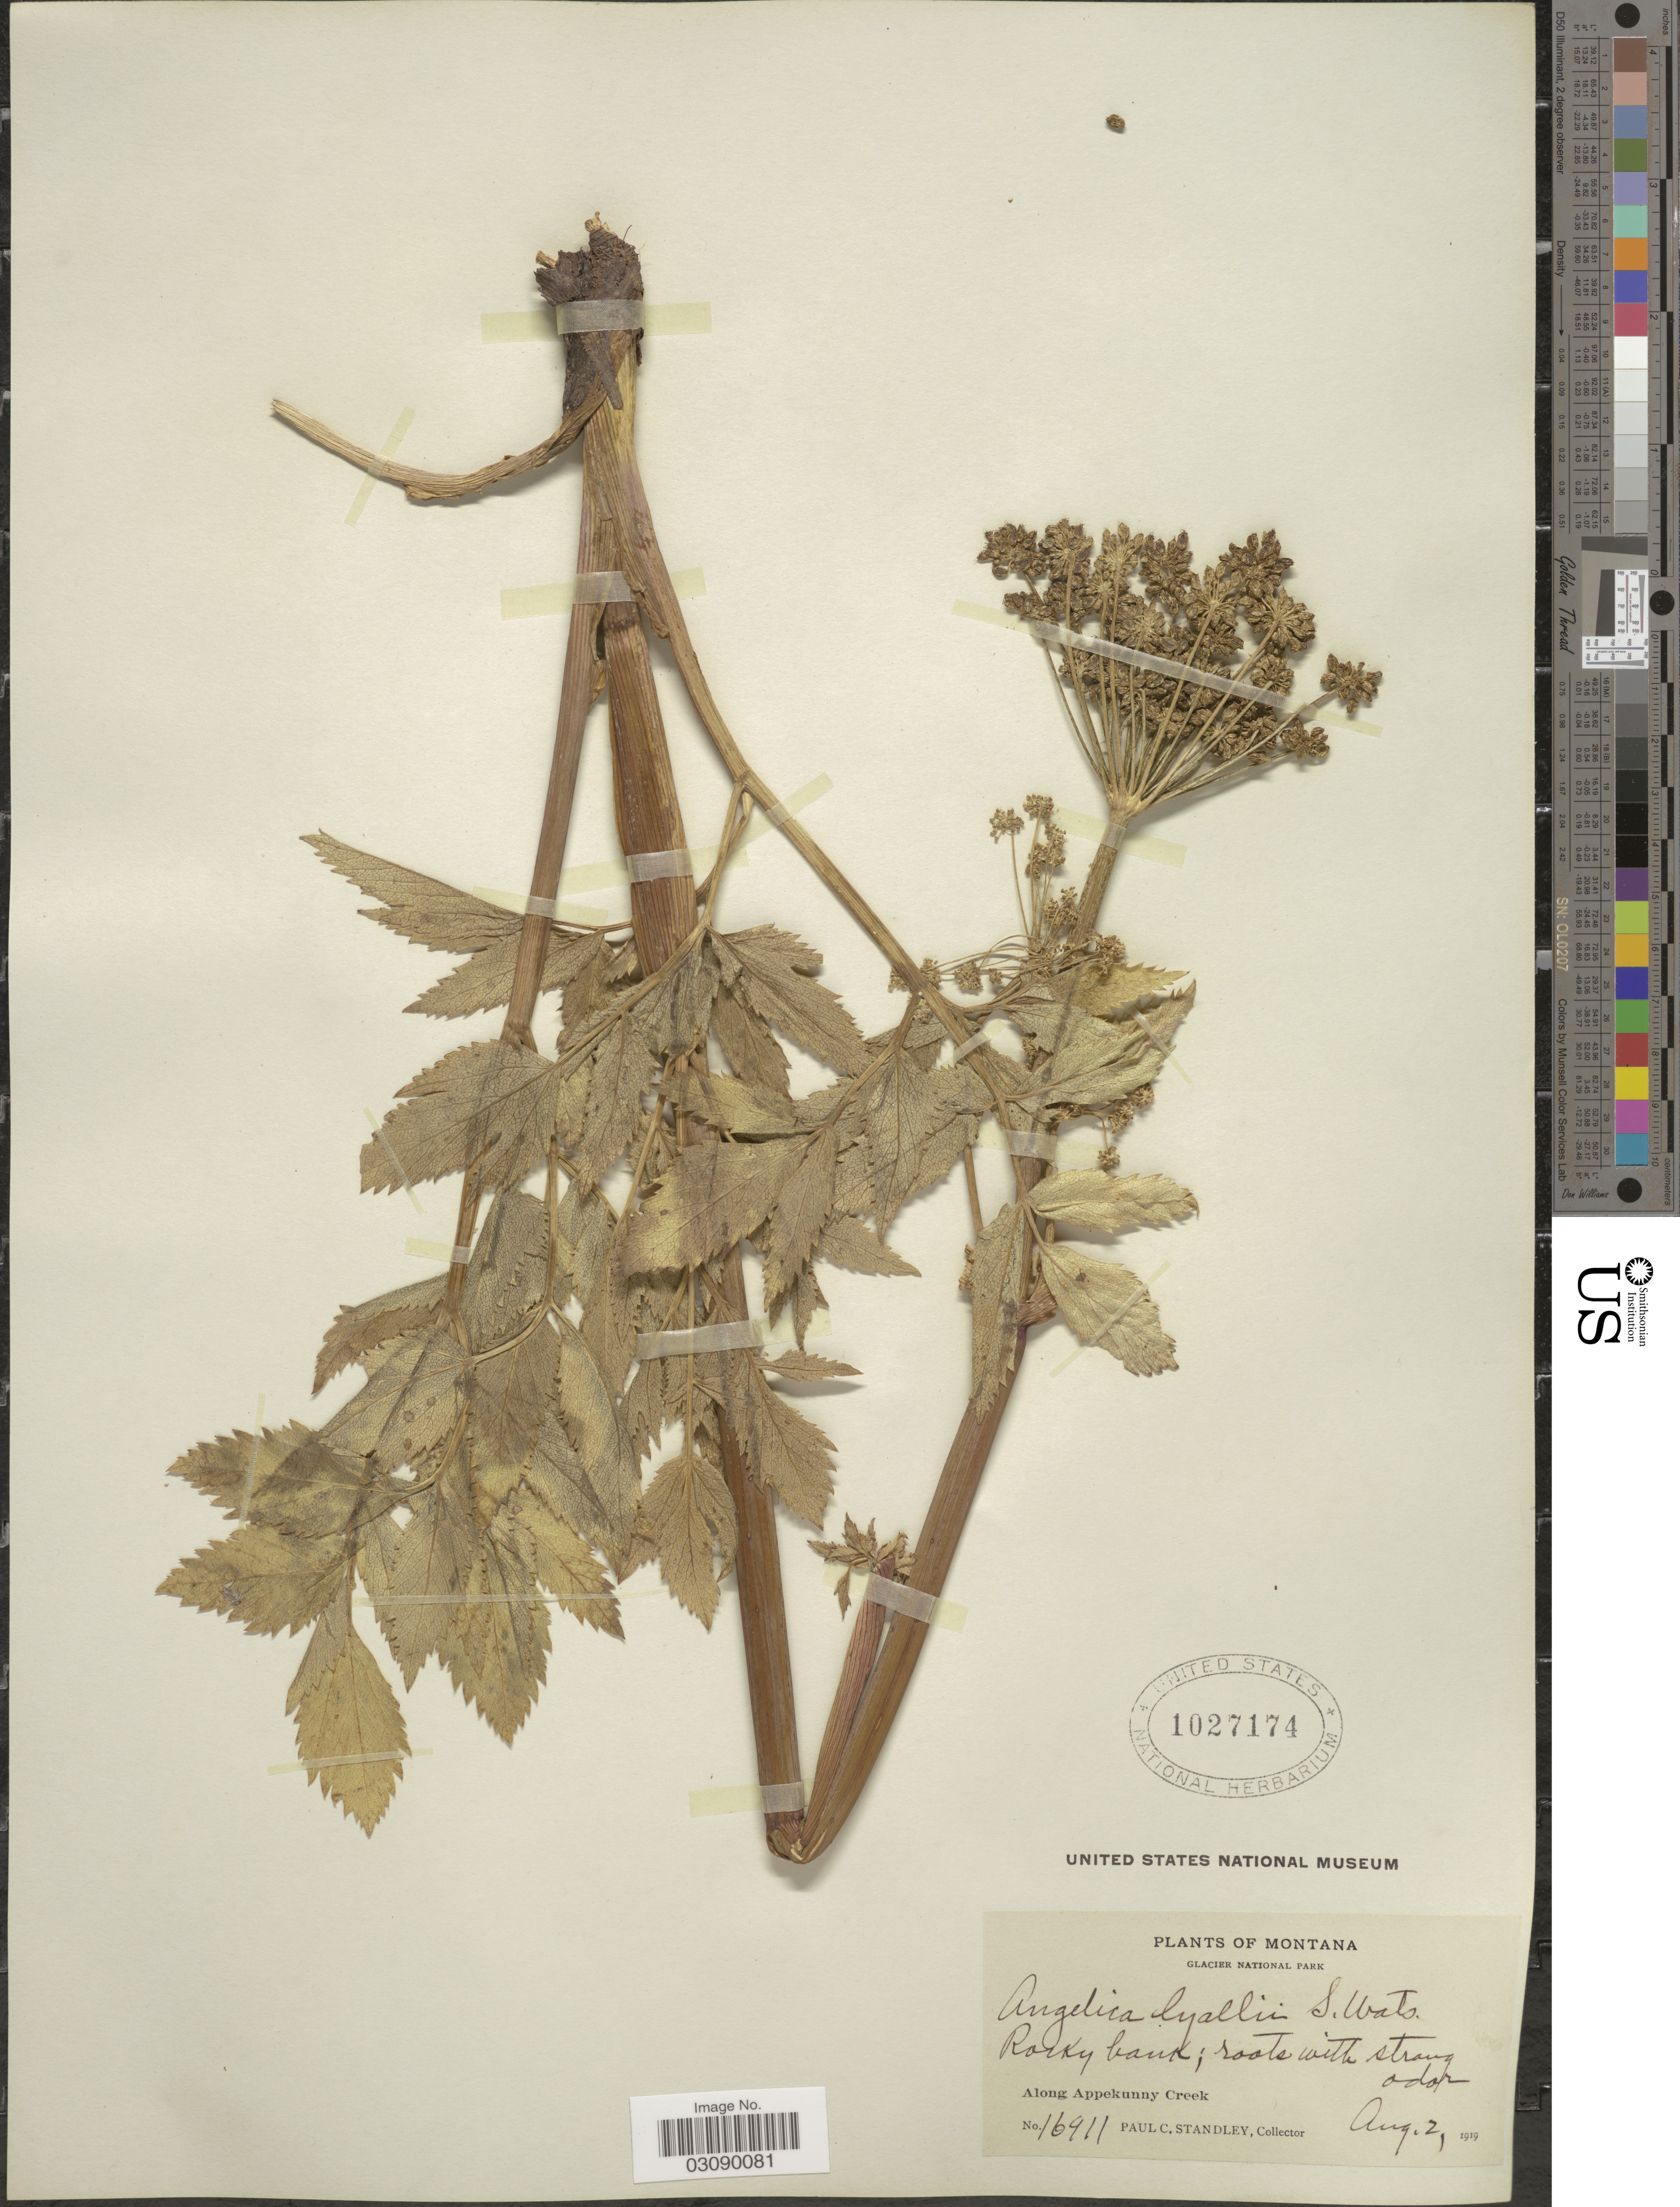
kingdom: Plantae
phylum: Tracheophyta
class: Magnoliopsida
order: Apiales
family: Apiaceae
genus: Angelica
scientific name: Angelica arguta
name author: Nutt.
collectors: P. C. Standley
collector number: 16911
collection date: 1919-08-02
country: United States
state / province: Montana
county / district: Glacier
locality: Glacier National Park. Along Appekunny Creek.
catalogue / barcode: US 1027174